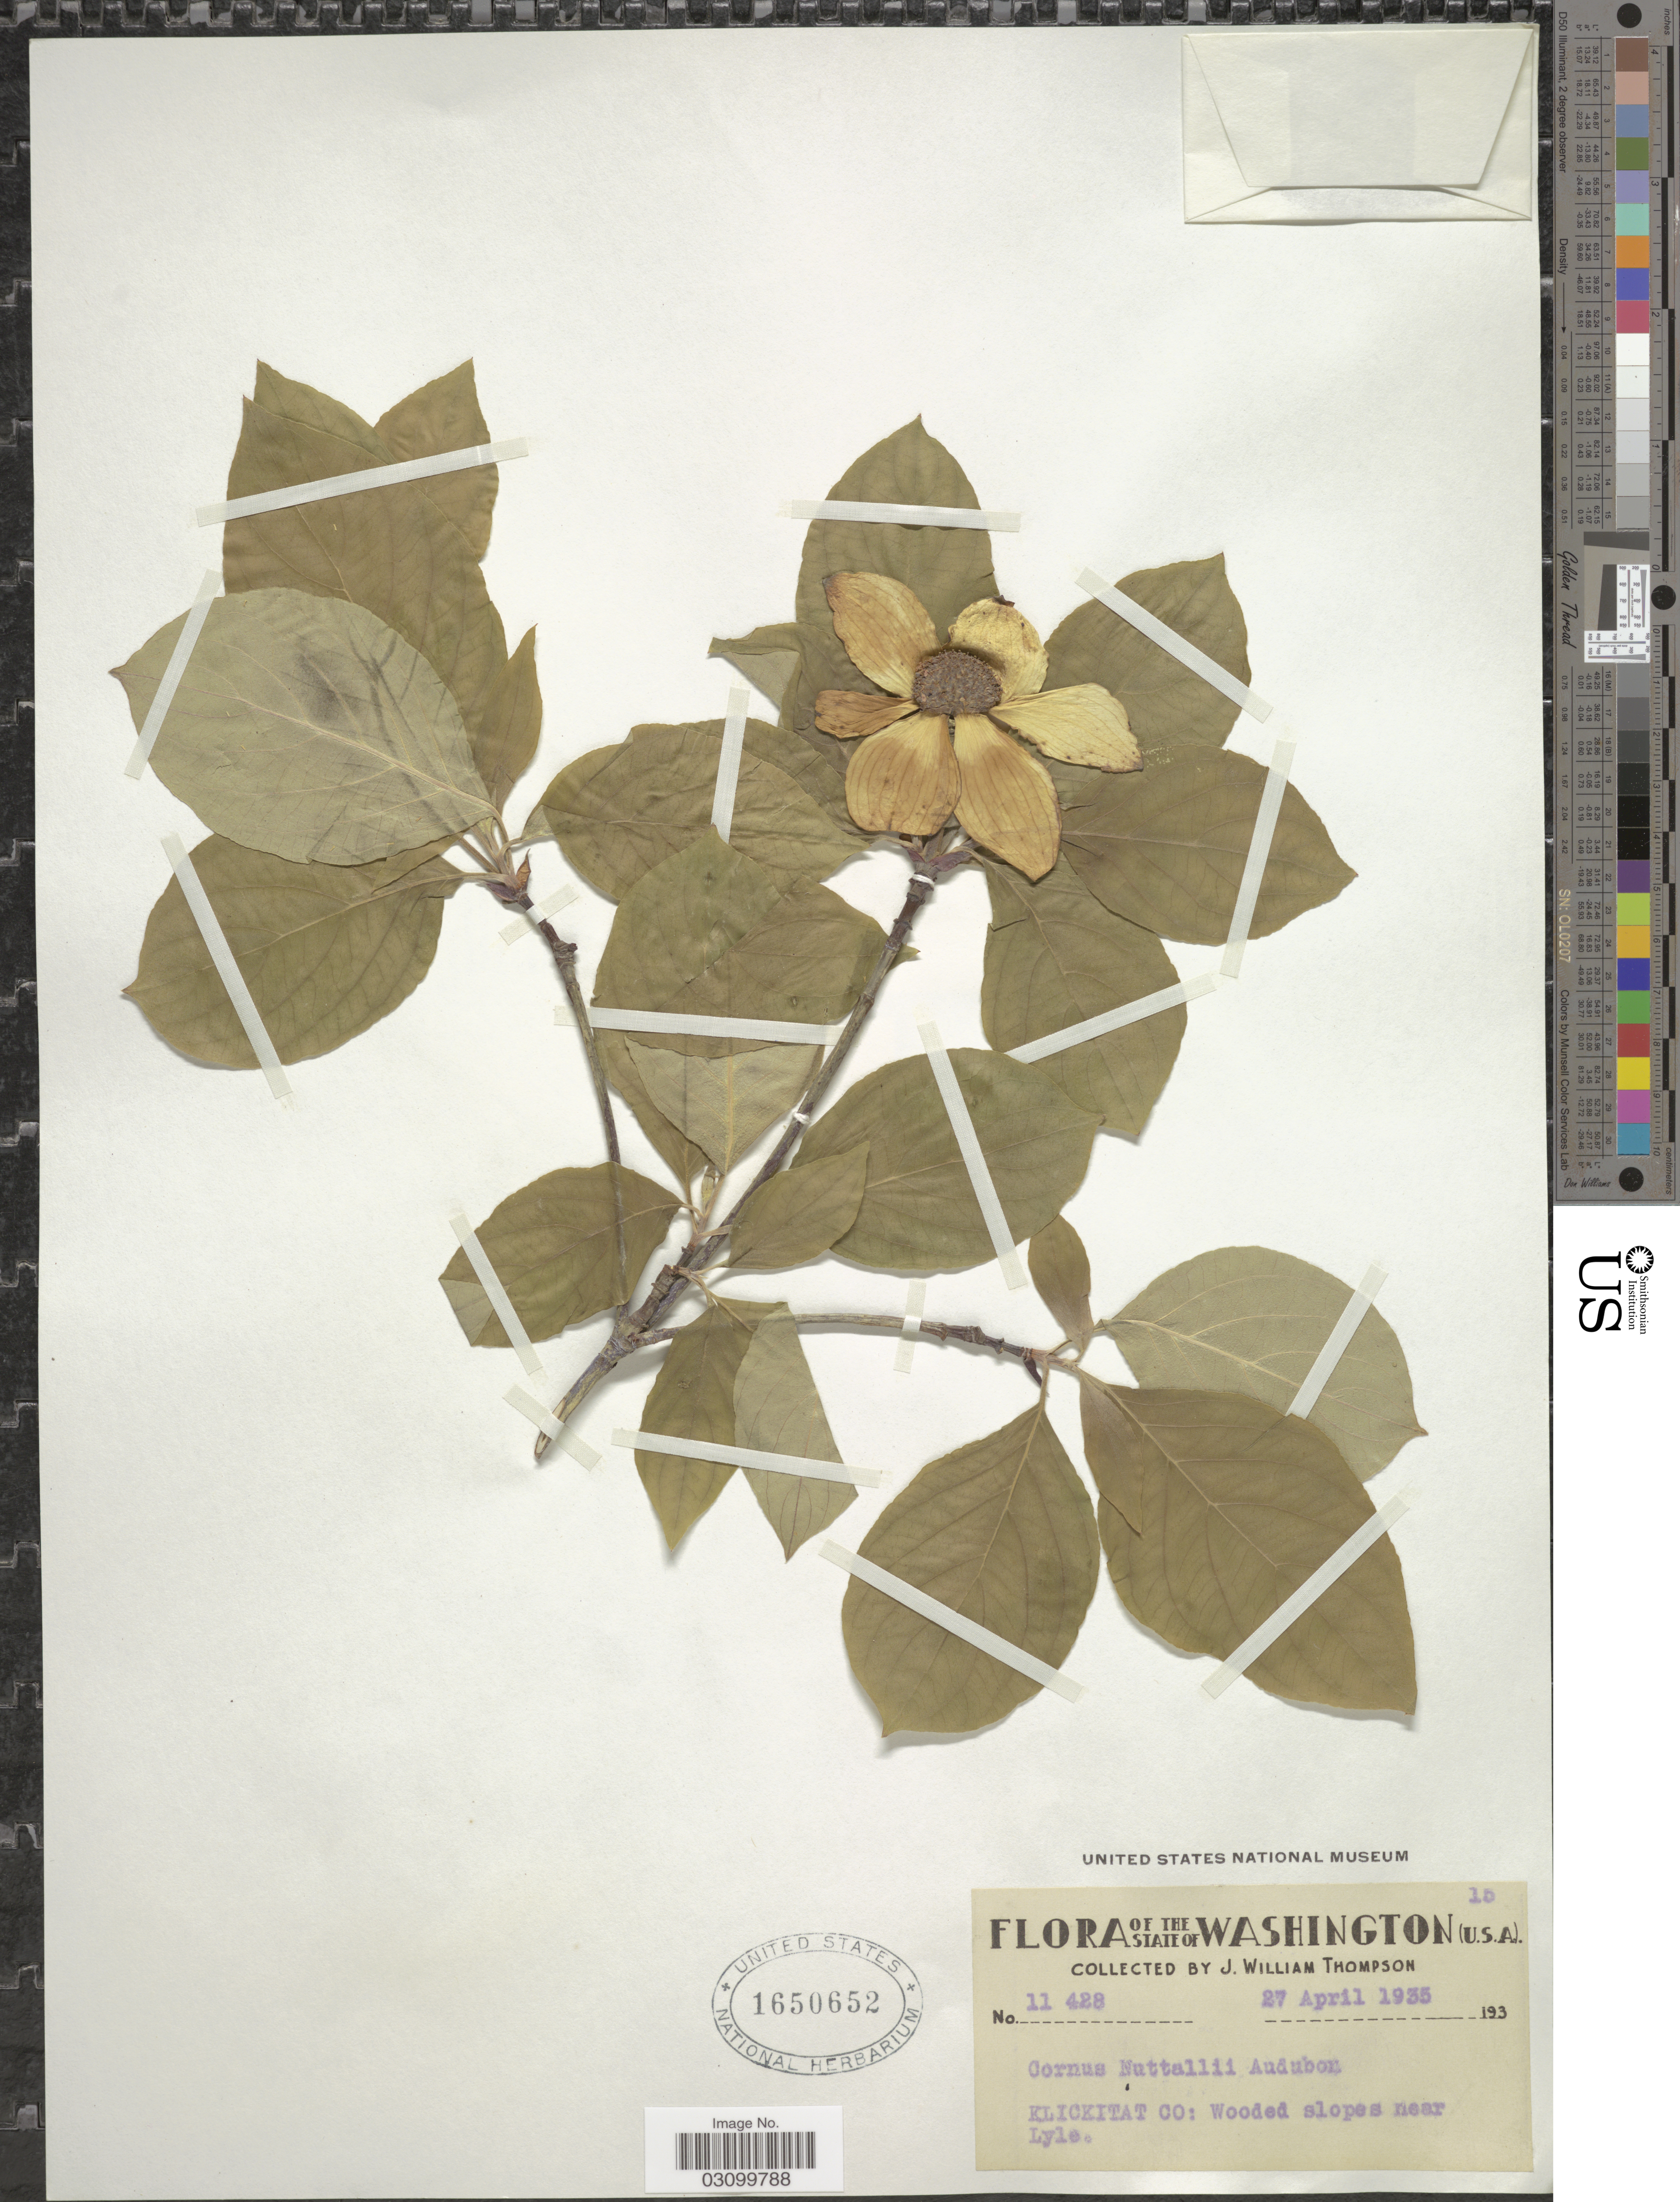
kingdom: Plantae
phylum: Tracheophyta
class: Magnoliopsida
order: Cornales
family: Cornaceae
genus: Cornus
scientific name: Cornus nuttallii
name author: Audubon ex Torr. & A. Gray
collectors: J. W. Thompson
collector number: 11428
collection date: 1935-04-27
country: United States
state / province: Washington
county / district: Klickitat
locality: Klickitat Co: Wooded slopes near Lyle.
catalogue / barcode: US 1650652